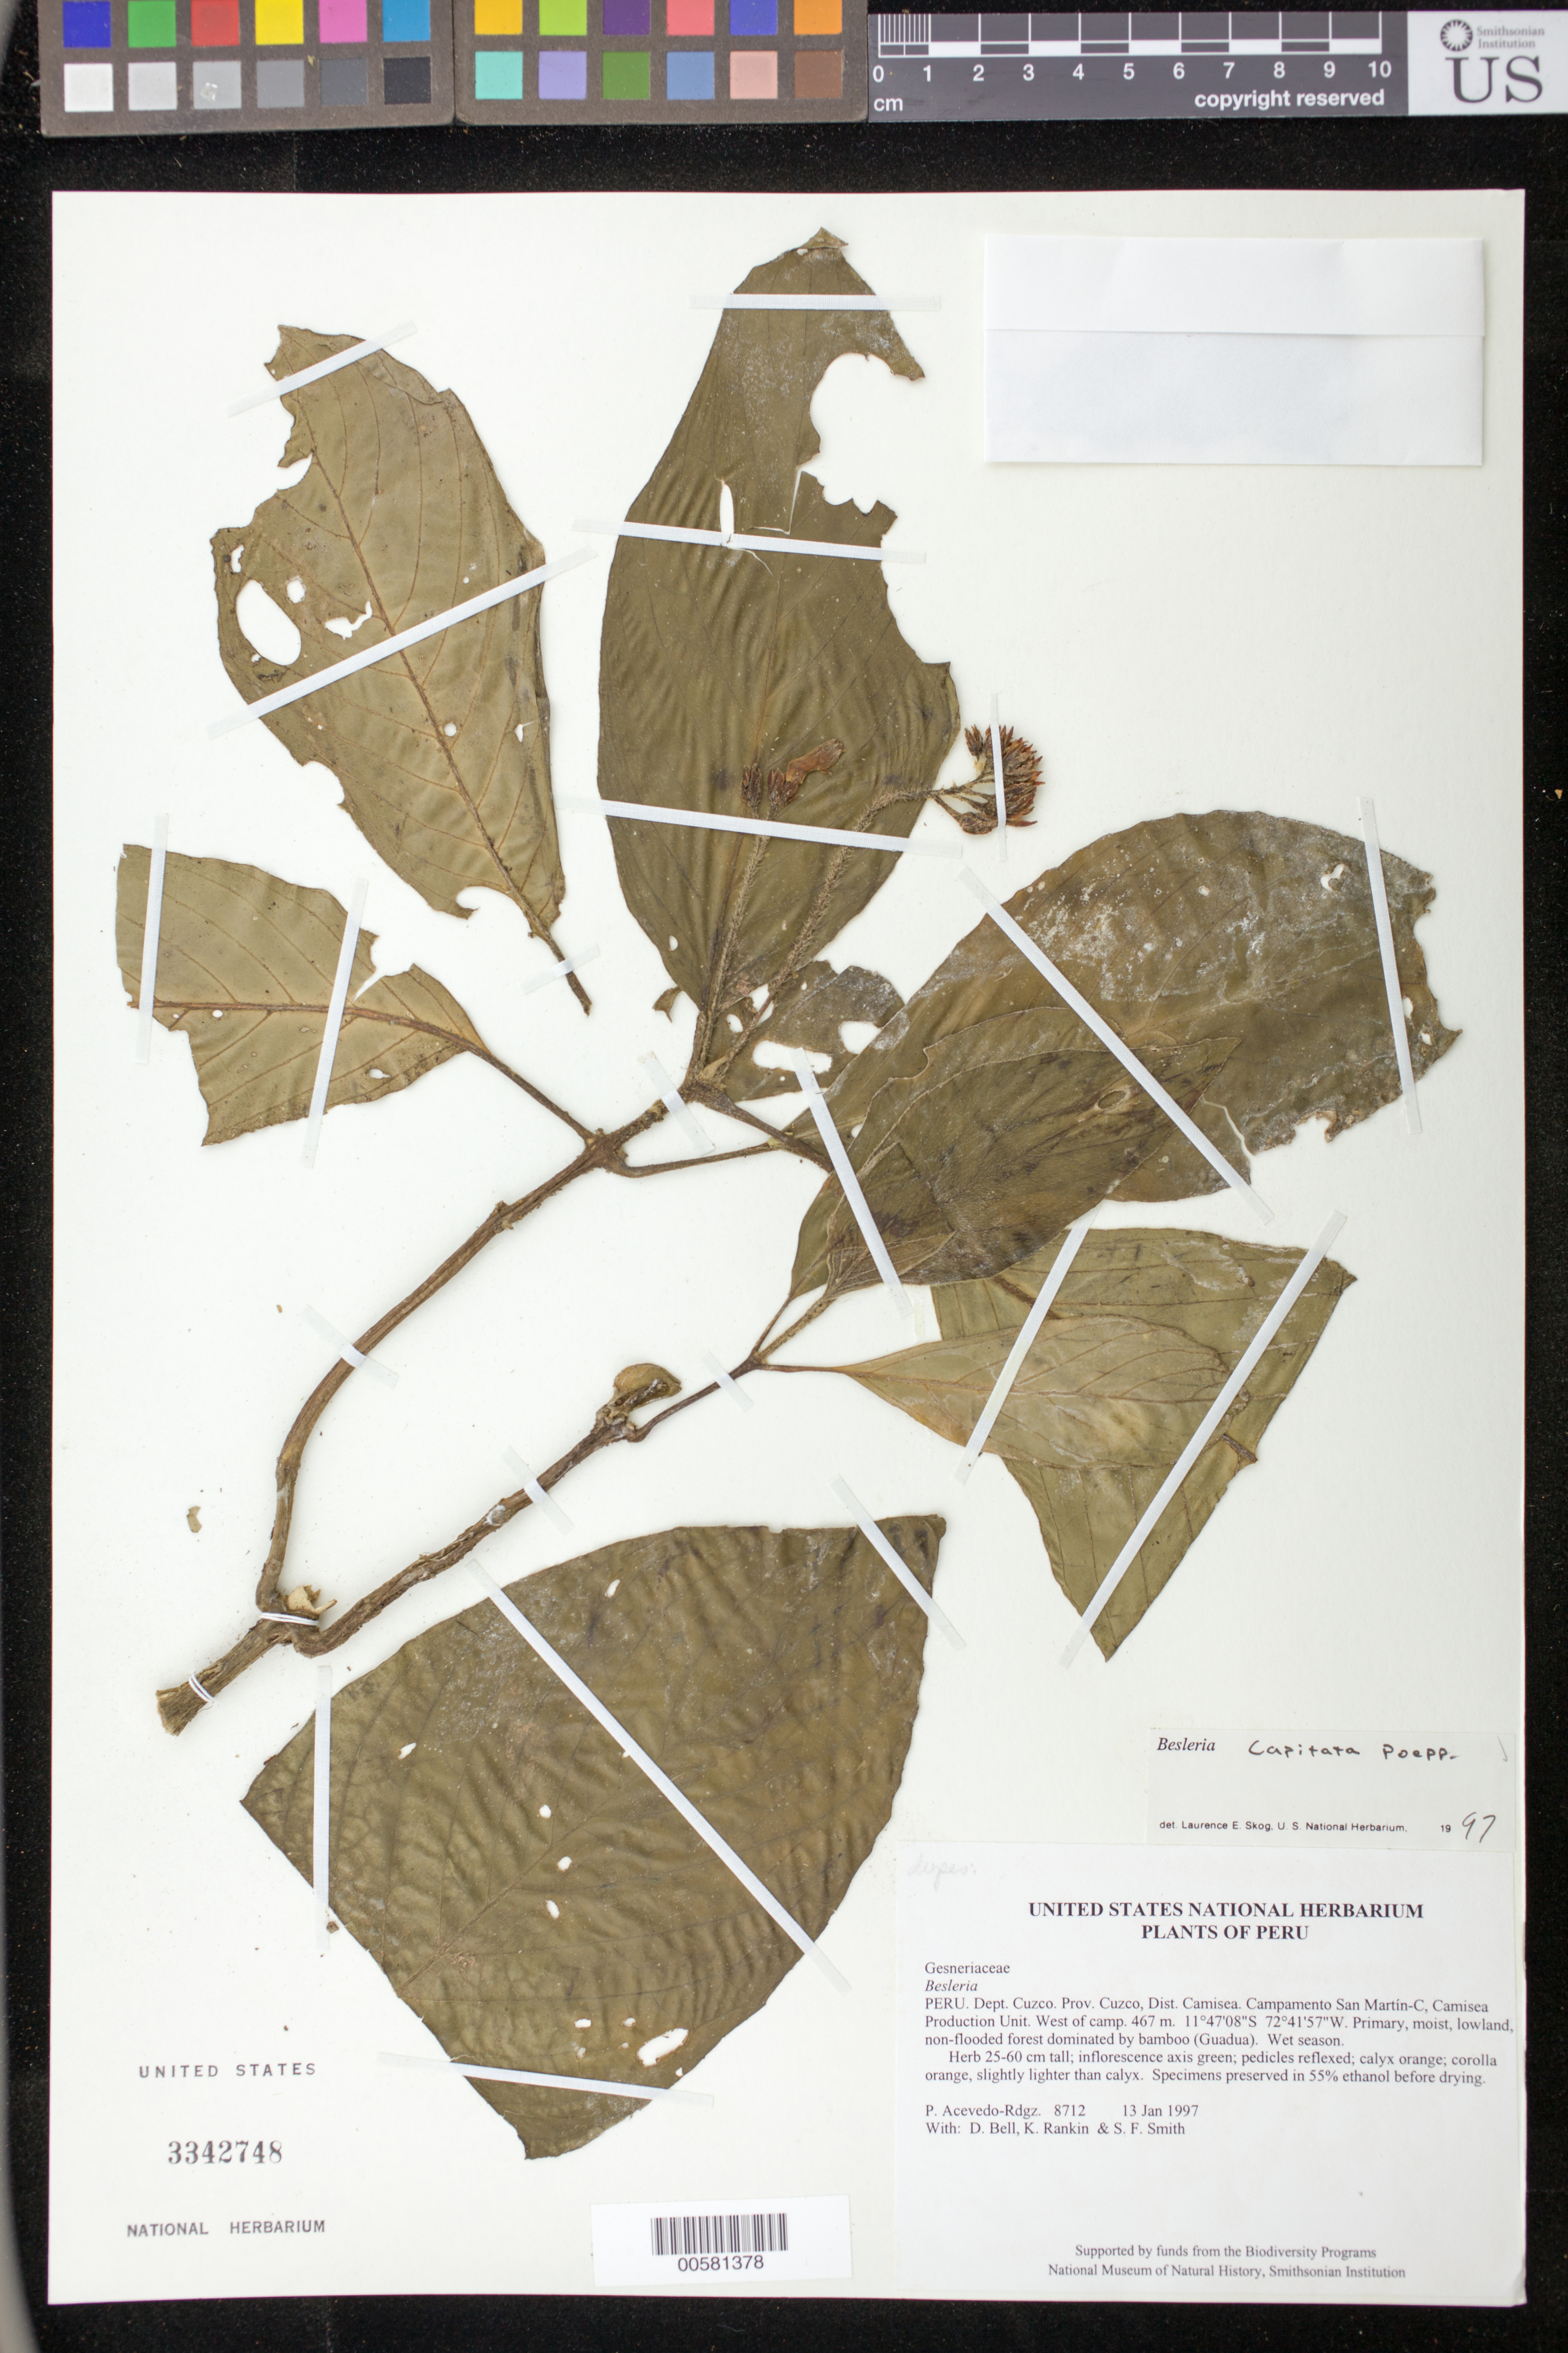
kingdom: Plantae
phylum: Tracheophyta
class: Magnoliopsida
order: Lamiales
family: Gesneriaceae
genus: Besleria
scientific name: Besleria capitata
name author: Poepp.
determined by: Skog, Laurence E.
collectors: P. Acevedo-Rodr., D. A. Bell, K. Rankin & S.F. Smith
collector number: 8712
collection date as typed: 13 Jan 1997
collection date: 1997-01-13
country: Peru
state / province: Cusco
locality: Prov. Cuzco, Dtto. Camisea; Campamento San Martín-C, Camisea Production Unit; W of camp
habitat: Primary, moist, lowland, non-flooded forest dominated by bamboo (Guadua); wet season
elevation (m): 467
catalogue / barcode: US 3342748